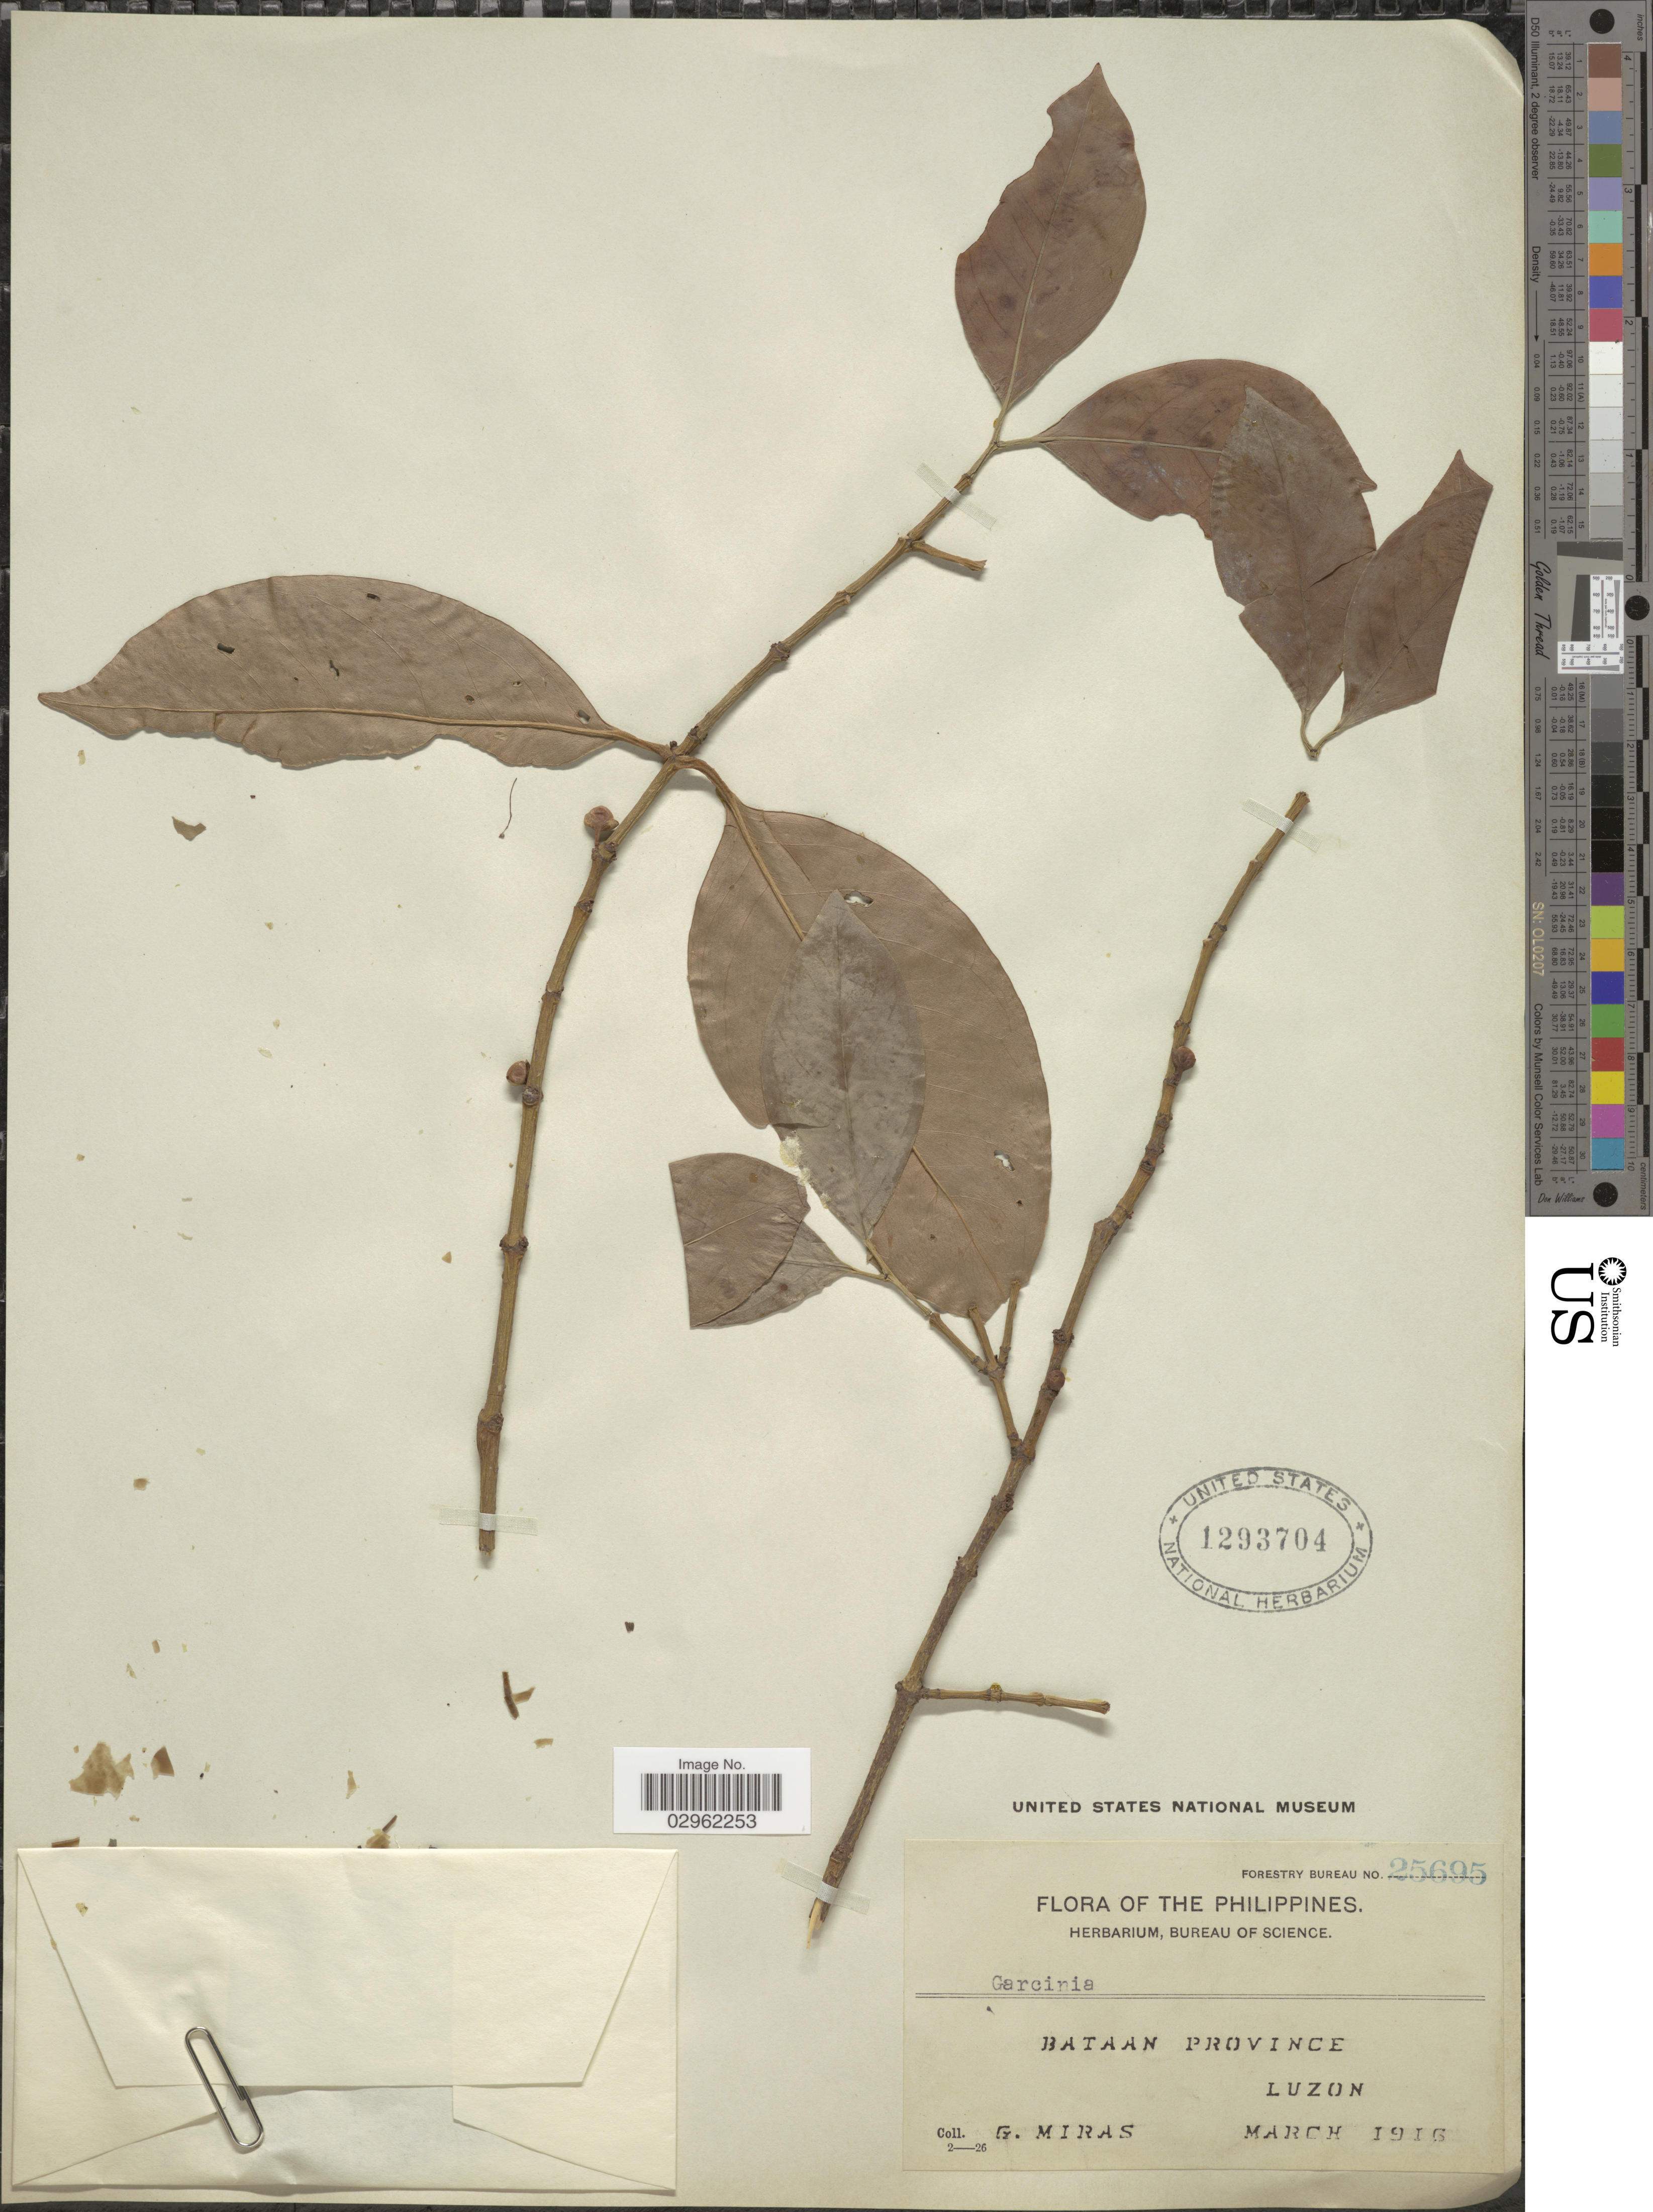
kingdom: Plantae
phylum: Tracheophyta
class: Magnoliopsida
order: Malpighiales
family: Clusiaceae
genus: Garcinia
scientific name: Garcinia sp.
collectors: G. Miras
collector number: Forestry Bureau 25695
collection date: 1916-03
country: Philippines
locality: Bataan Province, Luzon.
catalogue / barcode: US 1293704